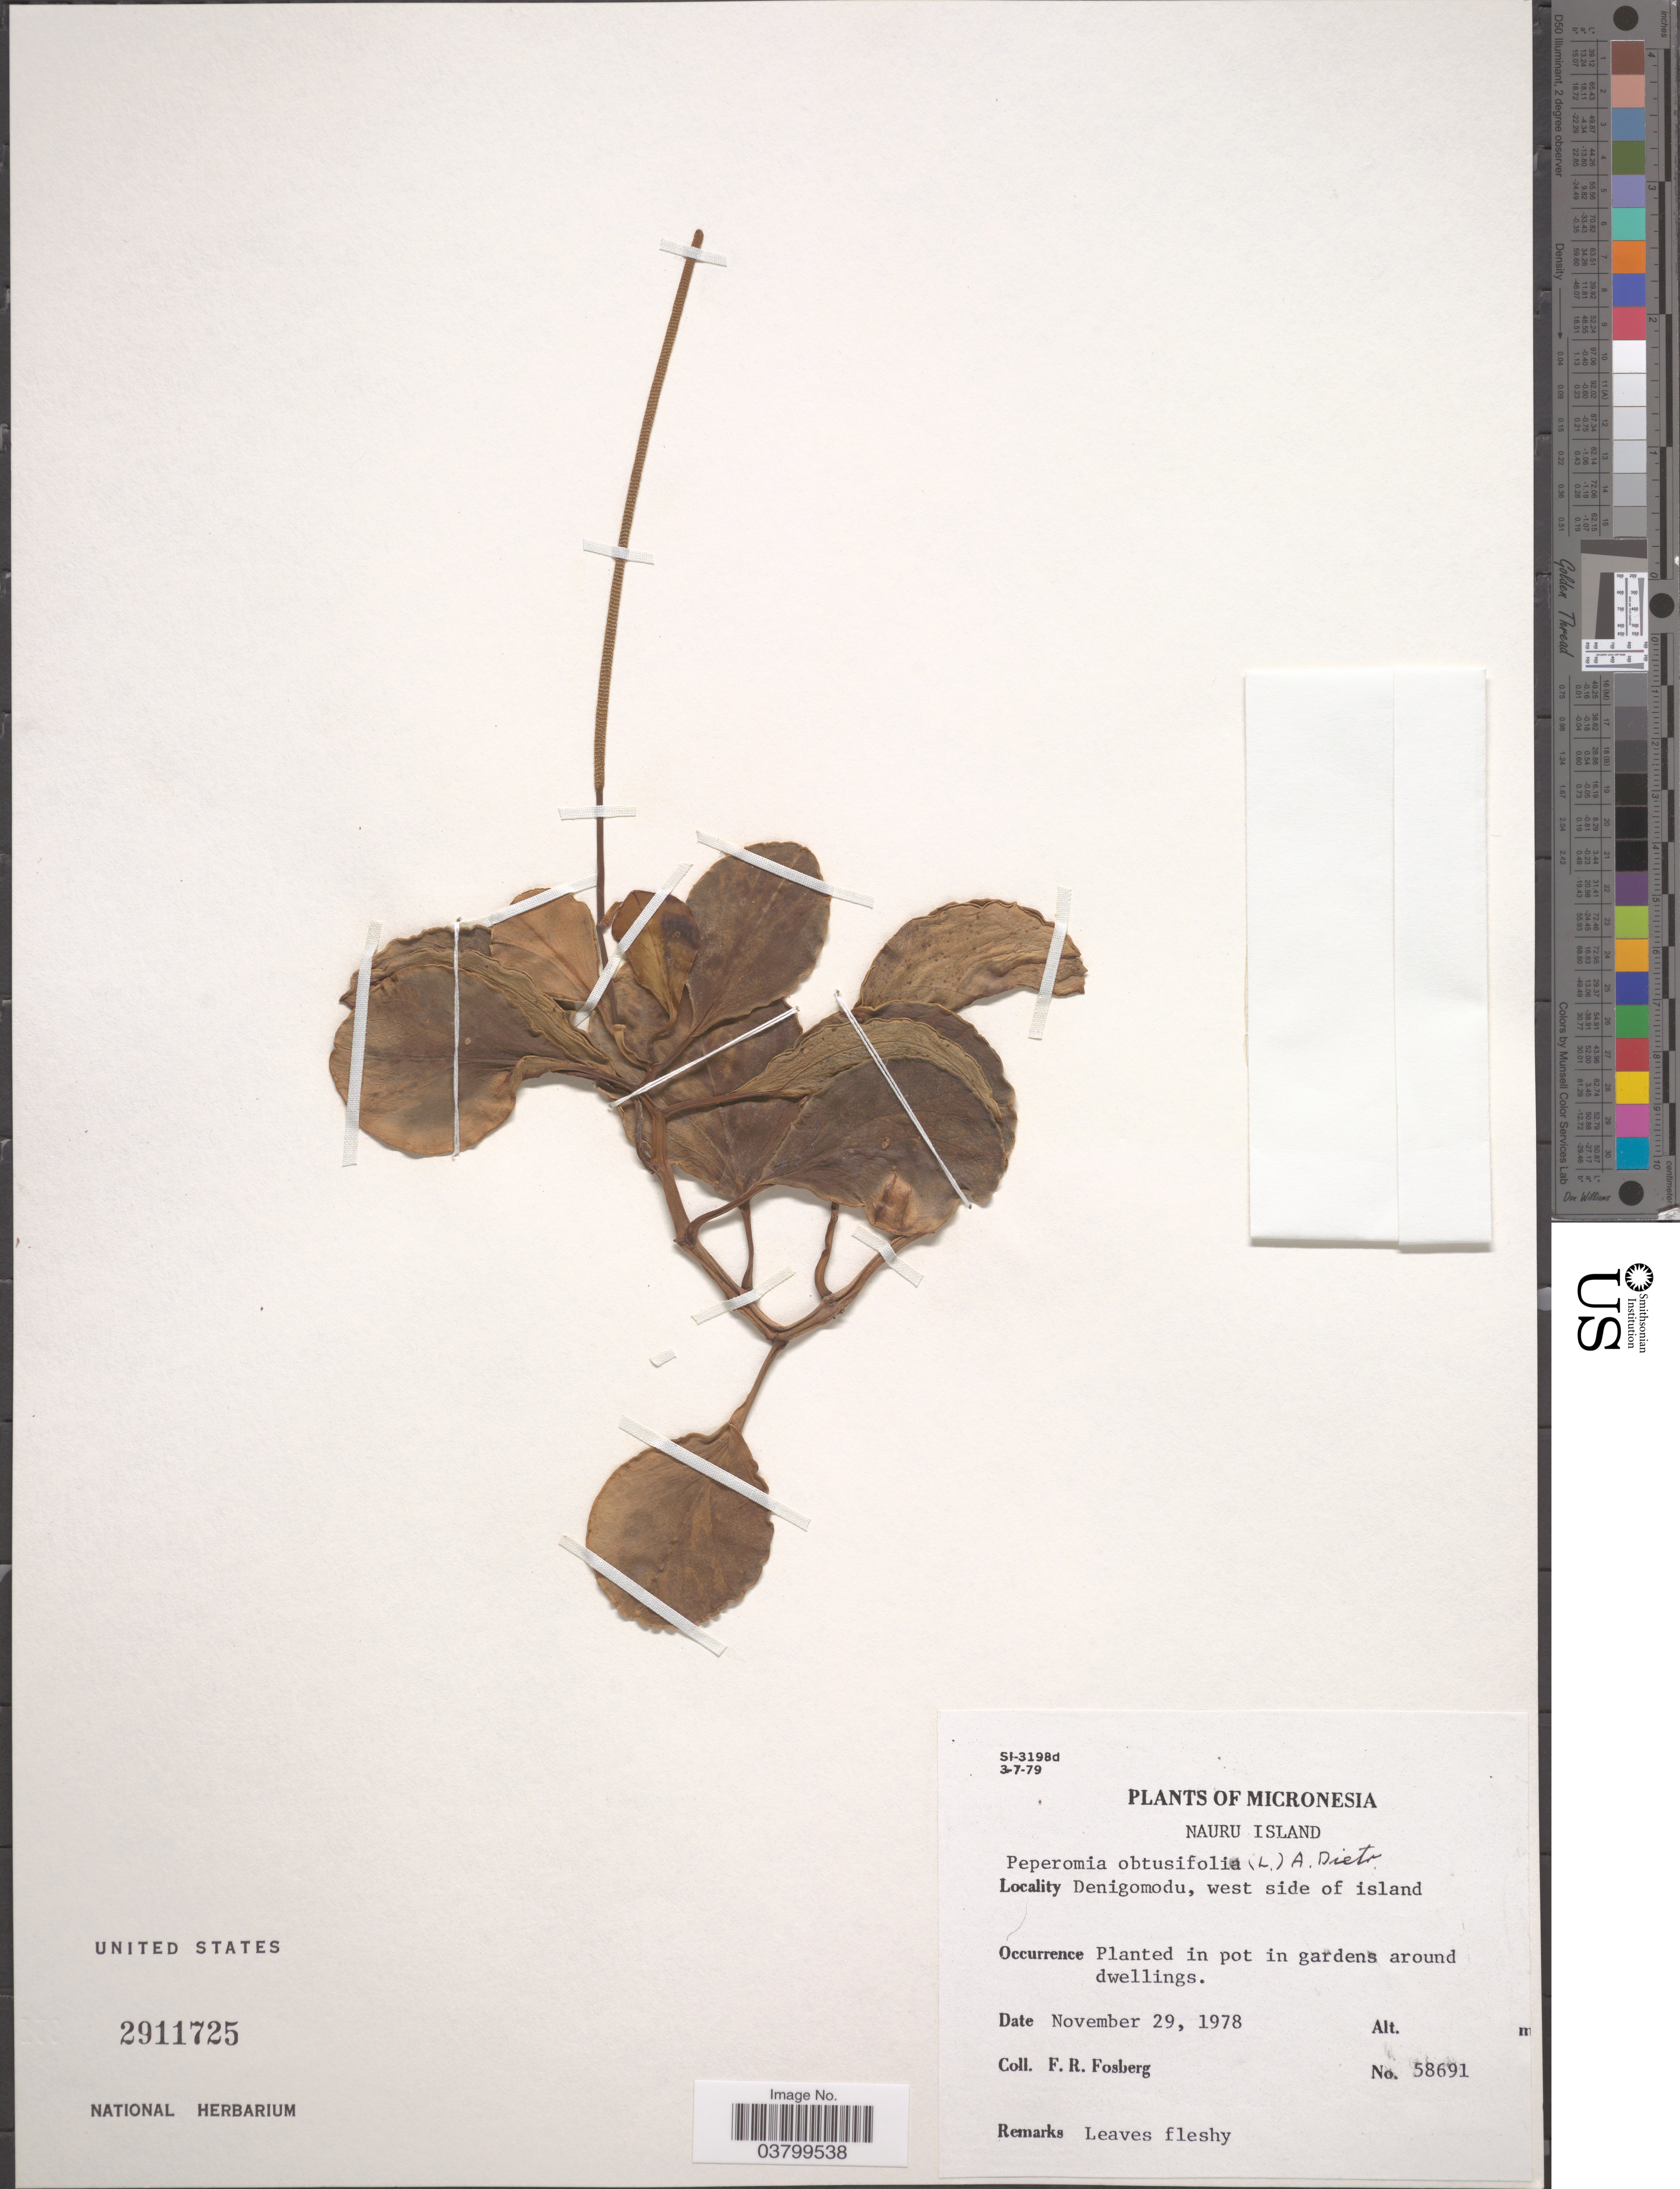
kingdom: Plantae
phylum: Tracheophyta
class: Magnoliopsida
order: Piperales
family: Piperaceae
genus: Peperomia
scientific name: Peperomia palauensis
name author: C. DC.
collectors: F. R. Fosberg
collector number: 58691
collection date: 1978-11-29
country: Micronesia, Federated States of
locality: Micronesia. Nauru Island. Denigomodu, west side of island.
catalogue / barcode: US 2911725